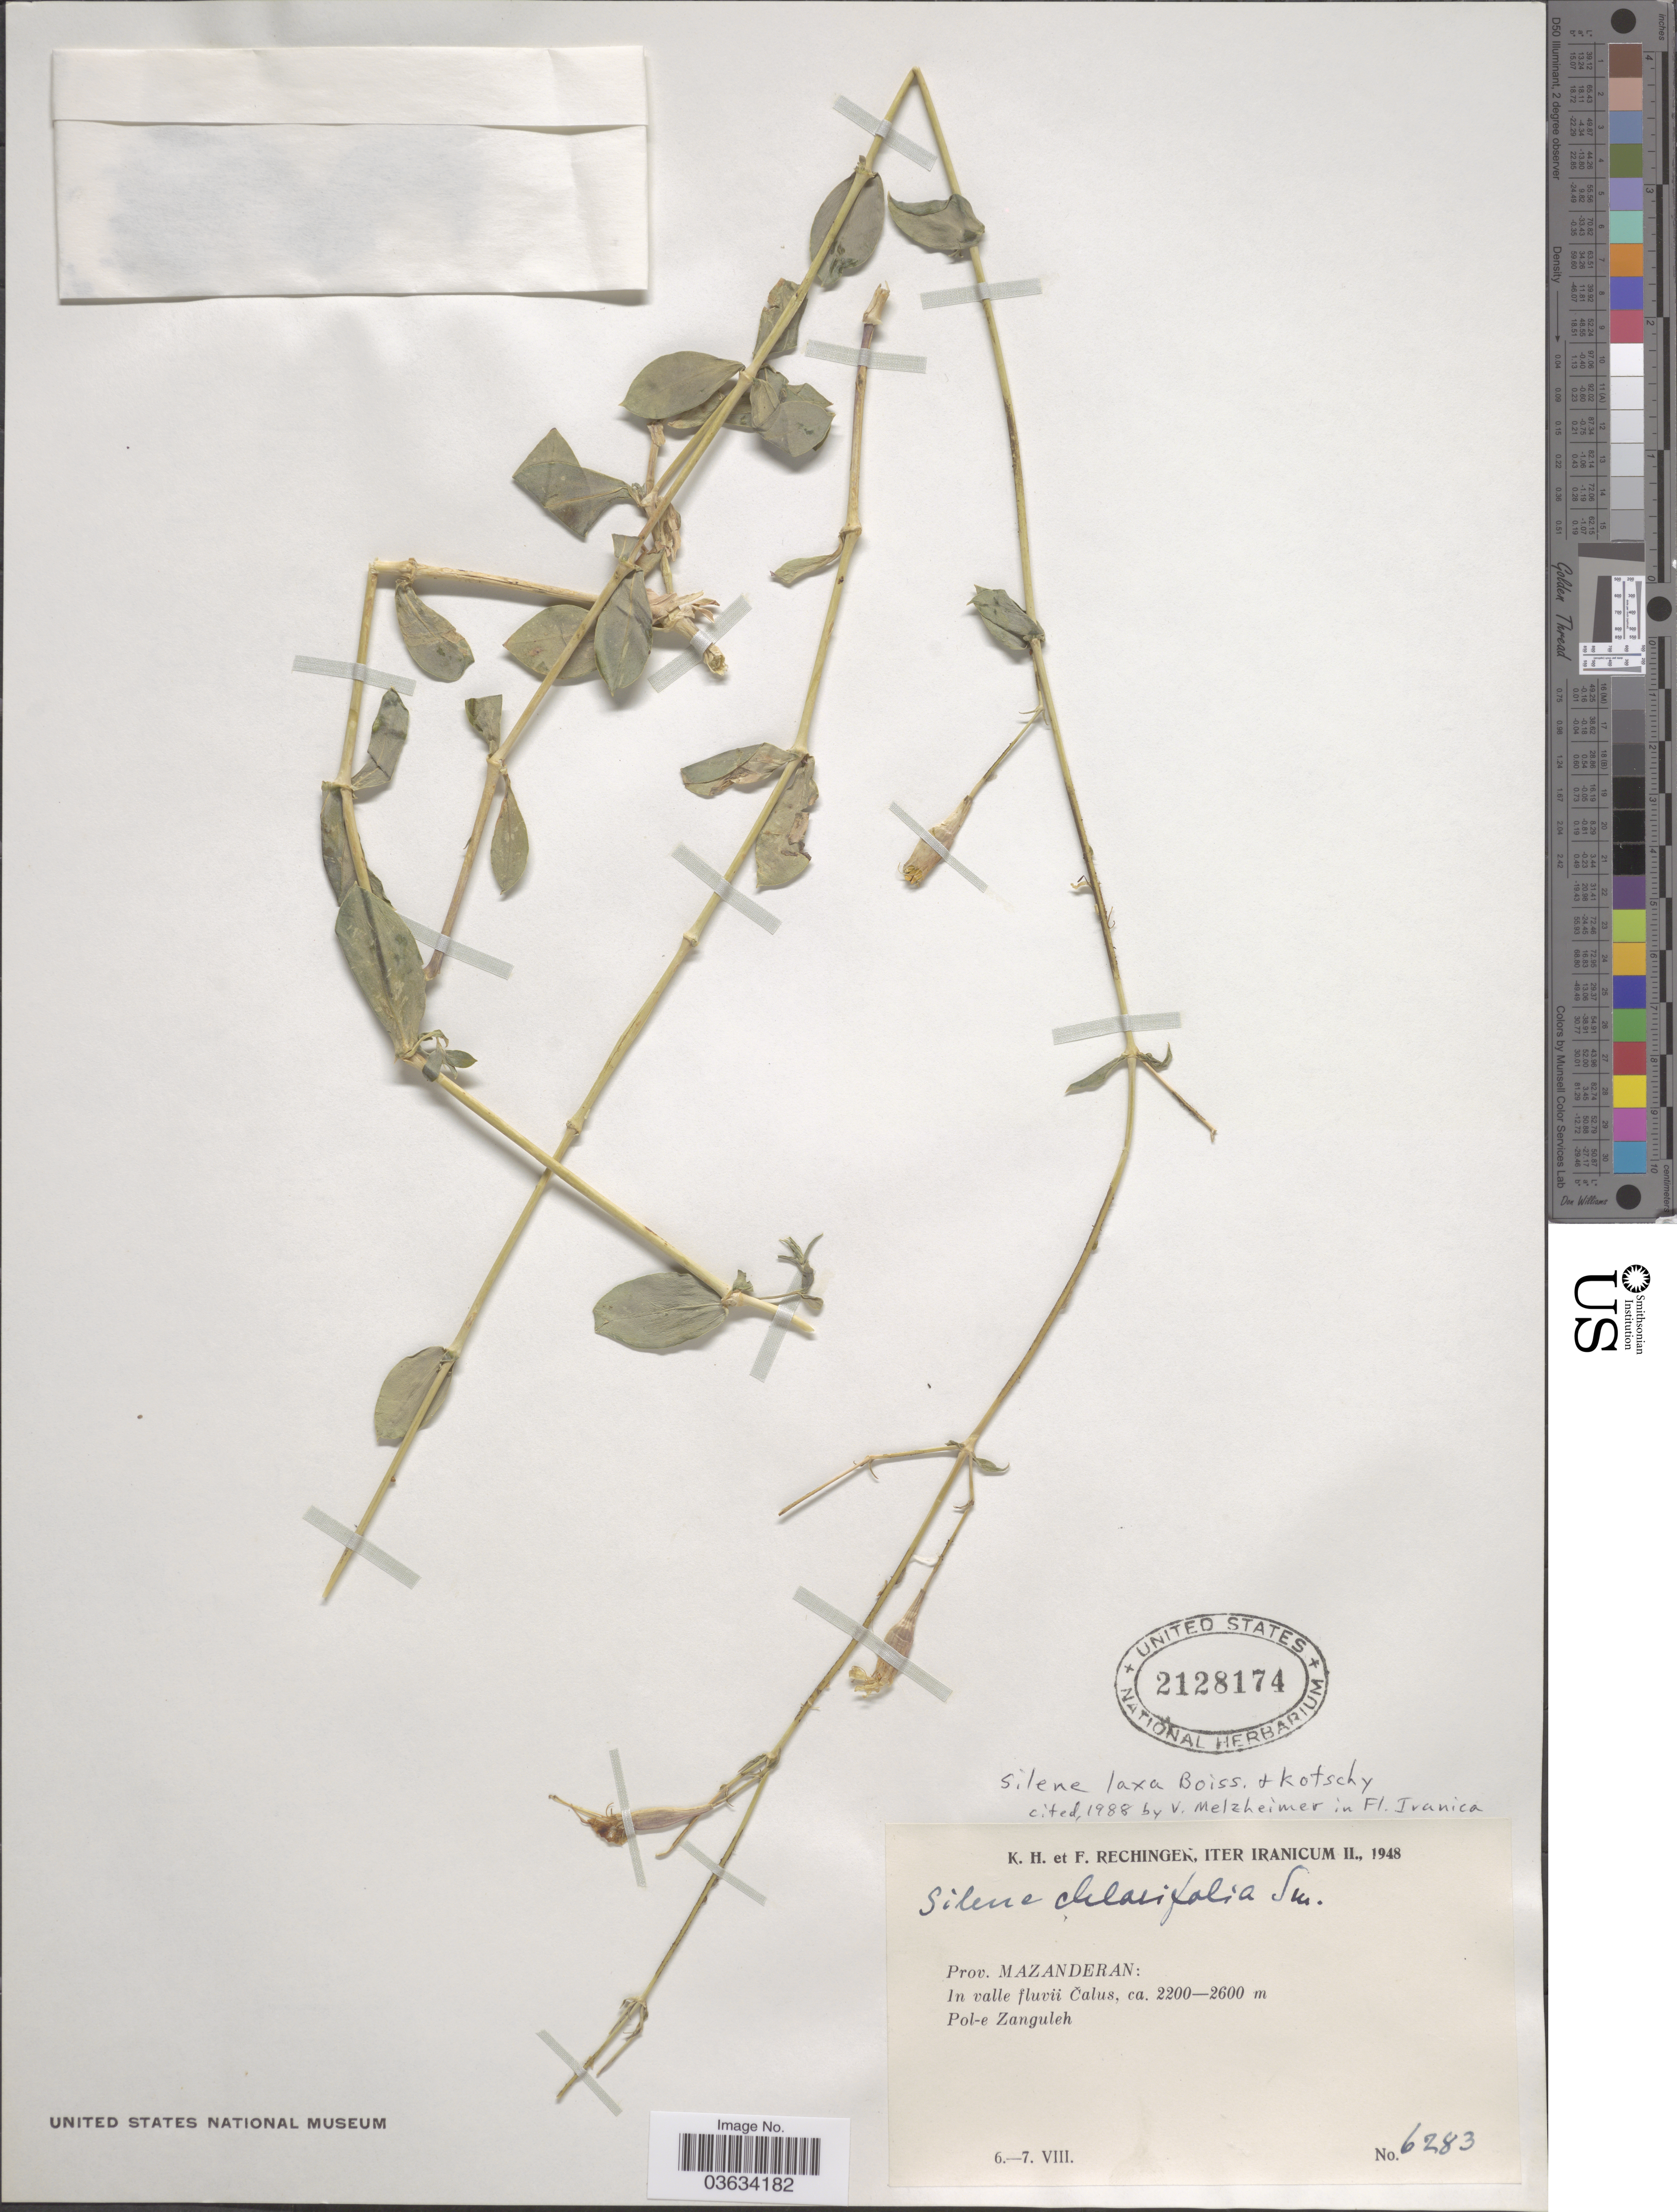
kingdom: Plantae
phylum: Tracheophyta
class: Magnoliopsida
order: Caryophyllales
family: Caryophyllaceae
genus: Silene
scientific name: Silene laxa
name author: Boiss. & Kotschy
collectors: K. H. Rechinger & F. Rechinger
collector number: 6283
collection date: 1948-08-06/1948-08-07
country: Iran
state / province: Mazandaran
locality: Prov. Mazanderan: In valle fluvii Calus. Pol-e Zanguleh.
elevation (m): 2200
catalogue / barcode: US 2128174